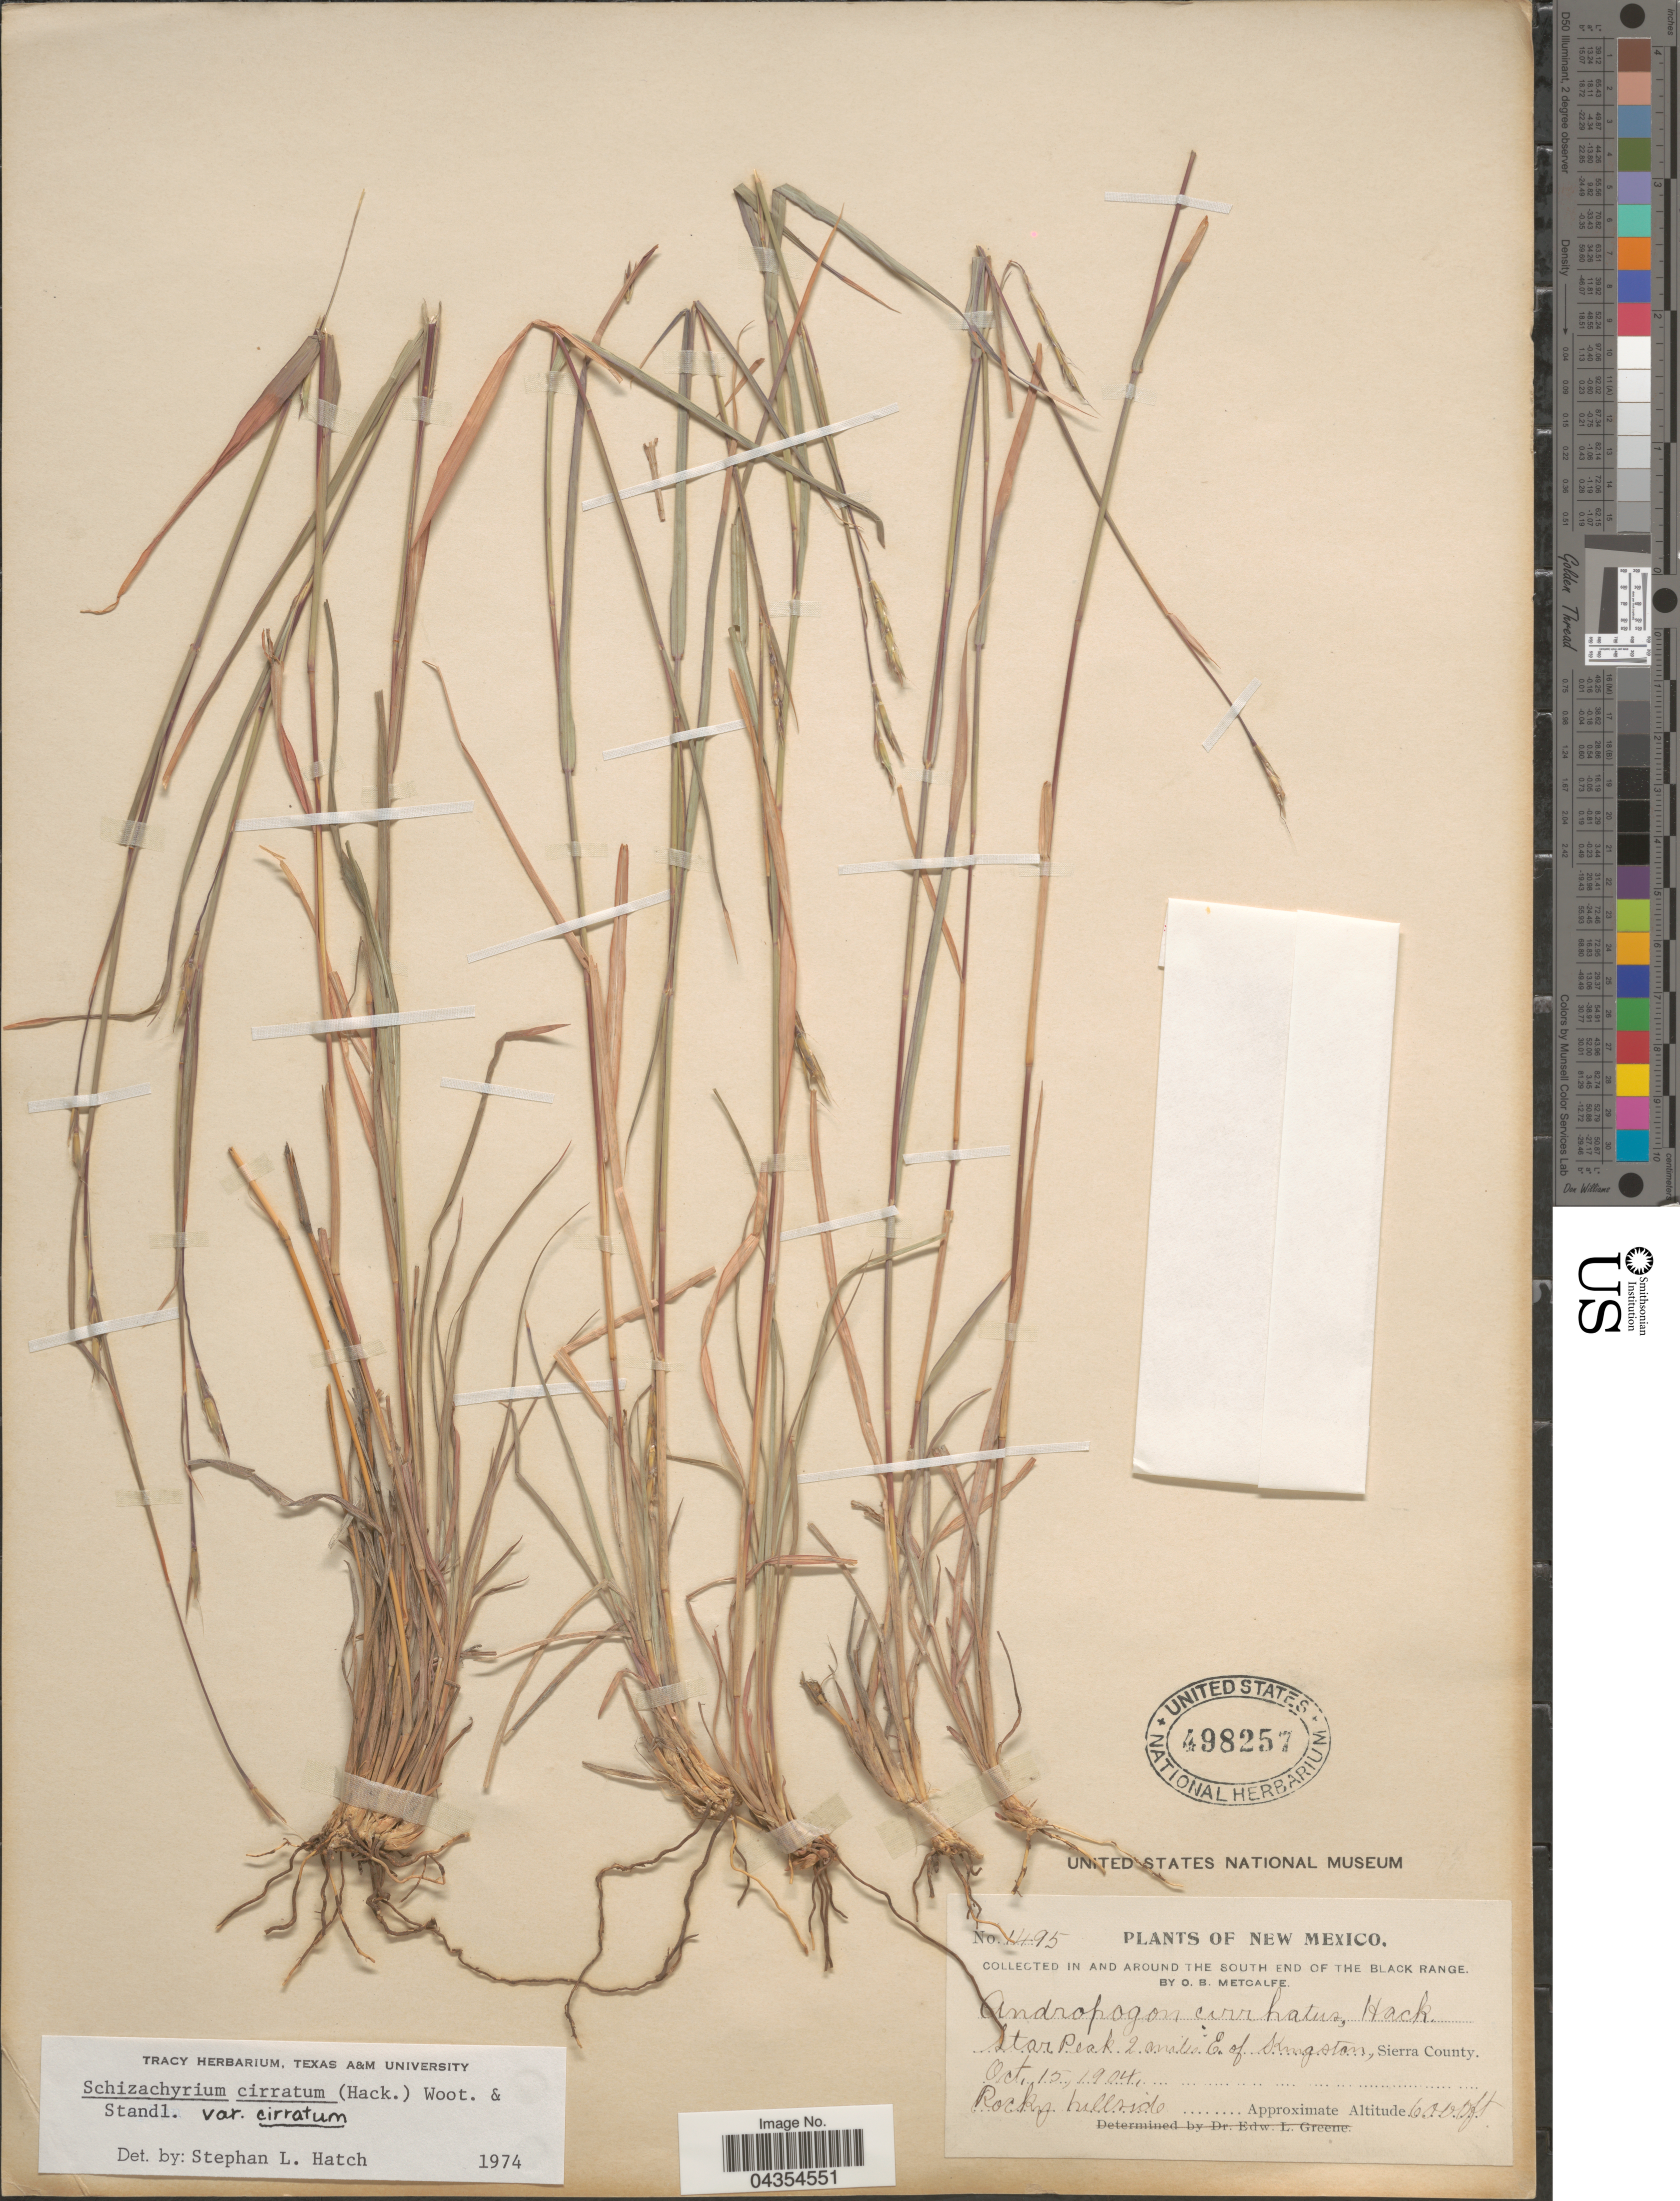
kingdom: Plantae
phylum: Tracheophyta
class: Liliopsida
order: Poales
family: Poaceae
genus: Schizachyrium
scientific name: Schizachyrium cirratum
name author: (Hack.) Wooton & Standl.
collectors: O. B. Metcalfe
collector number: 1495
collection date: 1904-10-15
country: United States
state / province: New Mexico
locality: In and around the South end of The Black Range. Star Peak 2 miles E. of Kingston, Sierra County. Rocky hillside.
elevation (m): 1829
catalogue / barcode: US 498257